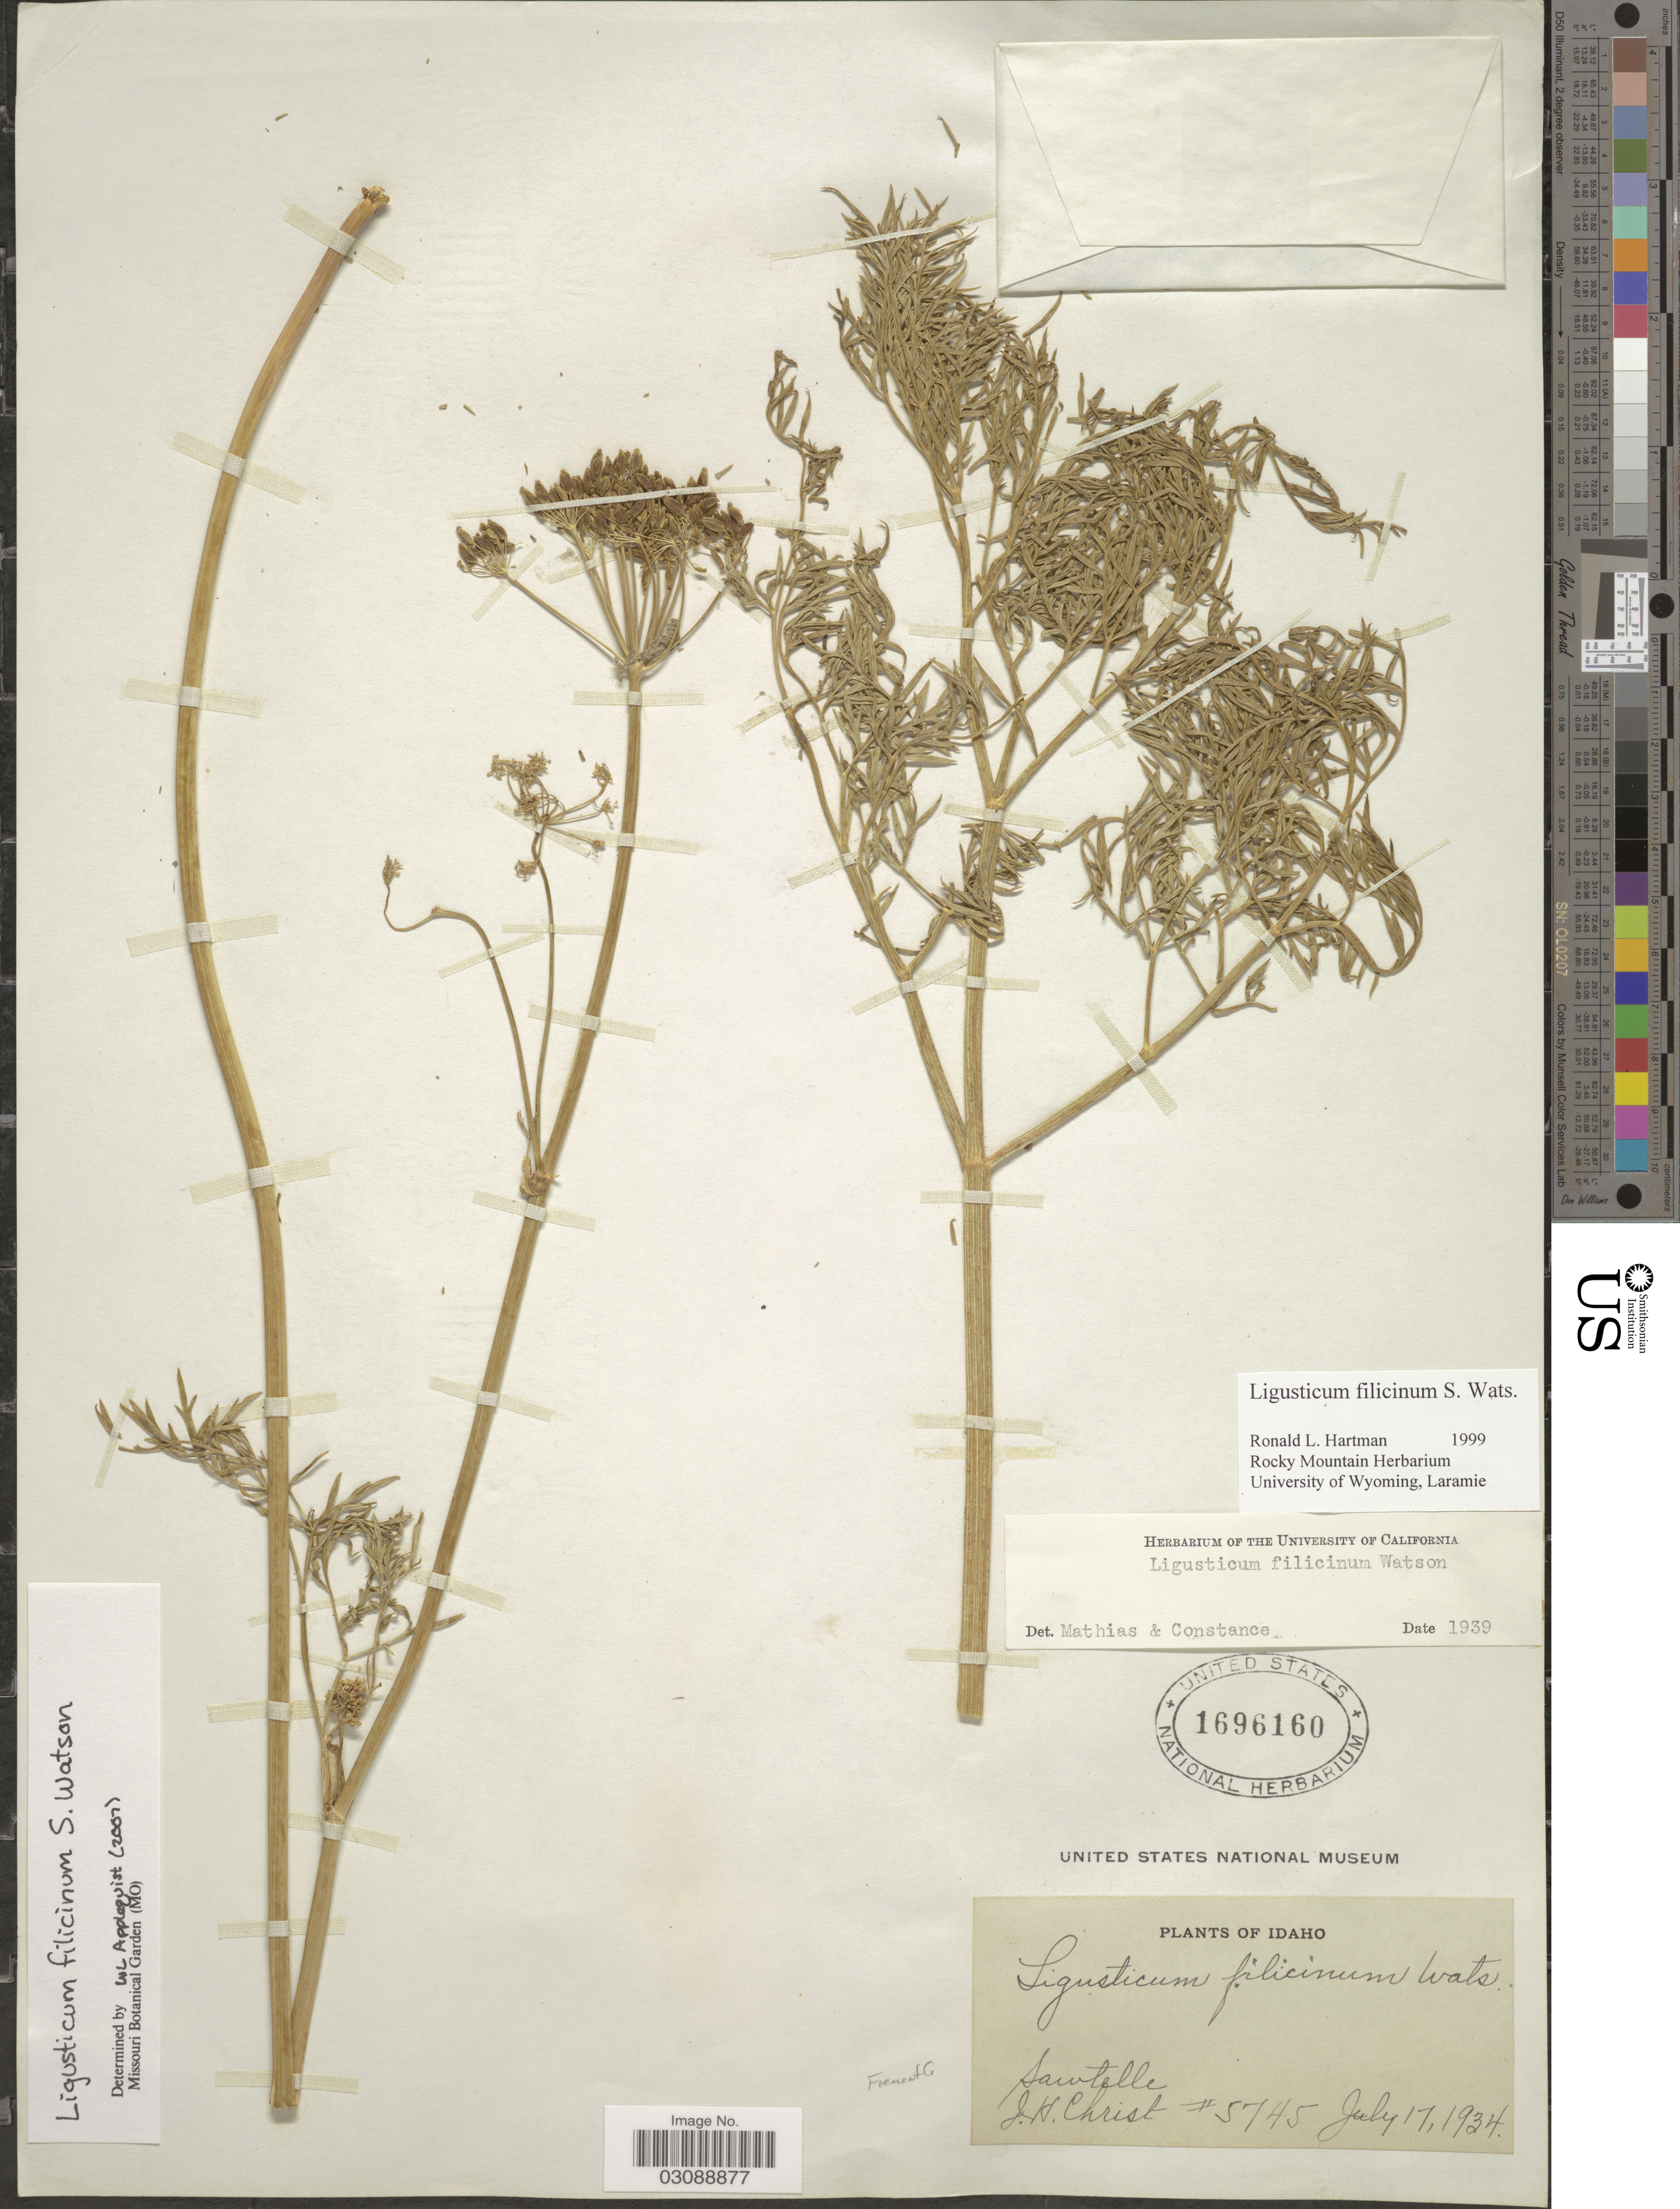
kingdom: Plantae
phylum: Tracheophyta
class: Magnoliopsida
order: Apiales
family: Apiaceae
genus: Ligusticum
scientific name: Ligusticum filicinum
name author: S. Watson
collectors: J. H. Christ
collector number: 5745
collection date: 1934-07-17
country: United States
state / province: Idaho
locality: Sawtelle. Frement Co.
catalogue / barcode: US 1696160